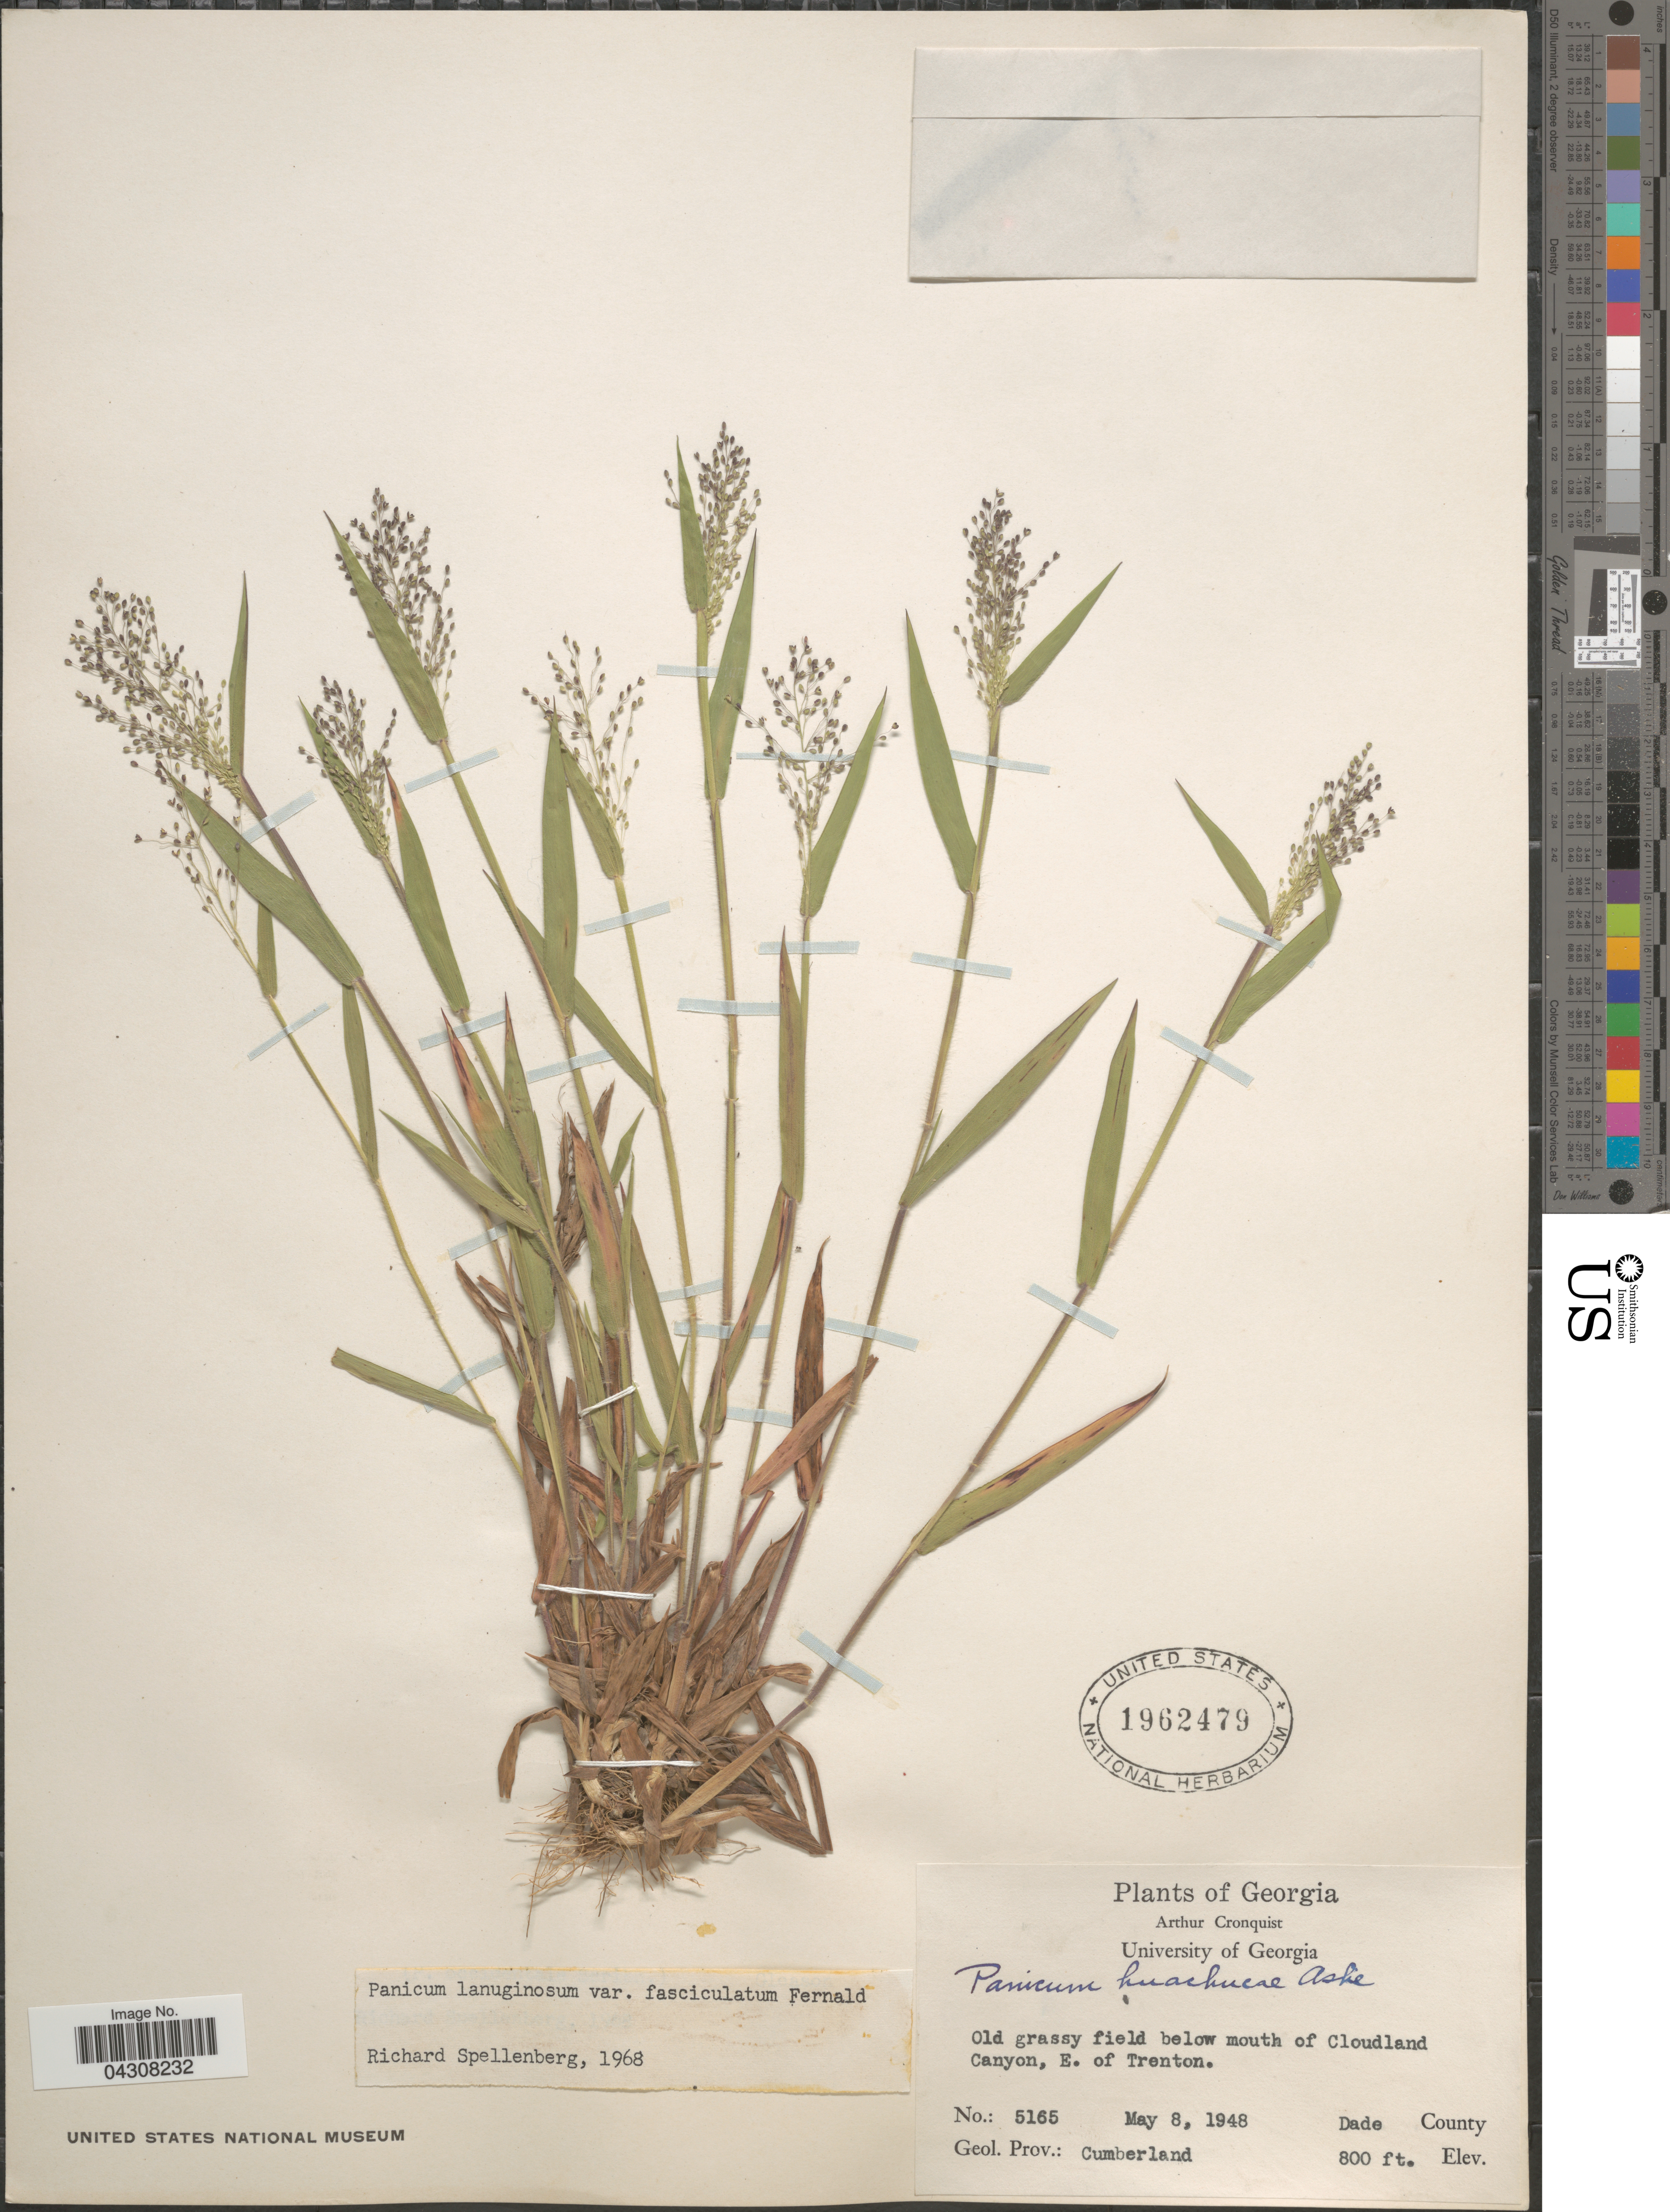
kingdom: Plantae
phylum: Tracheophyta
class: Liliopsida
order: Poales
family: Poaceae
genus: Dichanthelium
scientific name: Dichanthelium acuminatum var. acuminatum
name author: (Sw.) Gould & C.A. Clark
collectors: A. J. Cronquist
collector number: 5165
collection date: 1948-05-08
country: United States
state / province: Georgia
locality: Old grassy field below mouth of Cloudland Canyon, E. of Trenton. Geol. Prov.: Cumberland. Dade County.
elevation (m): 244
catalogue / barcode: US 1962479